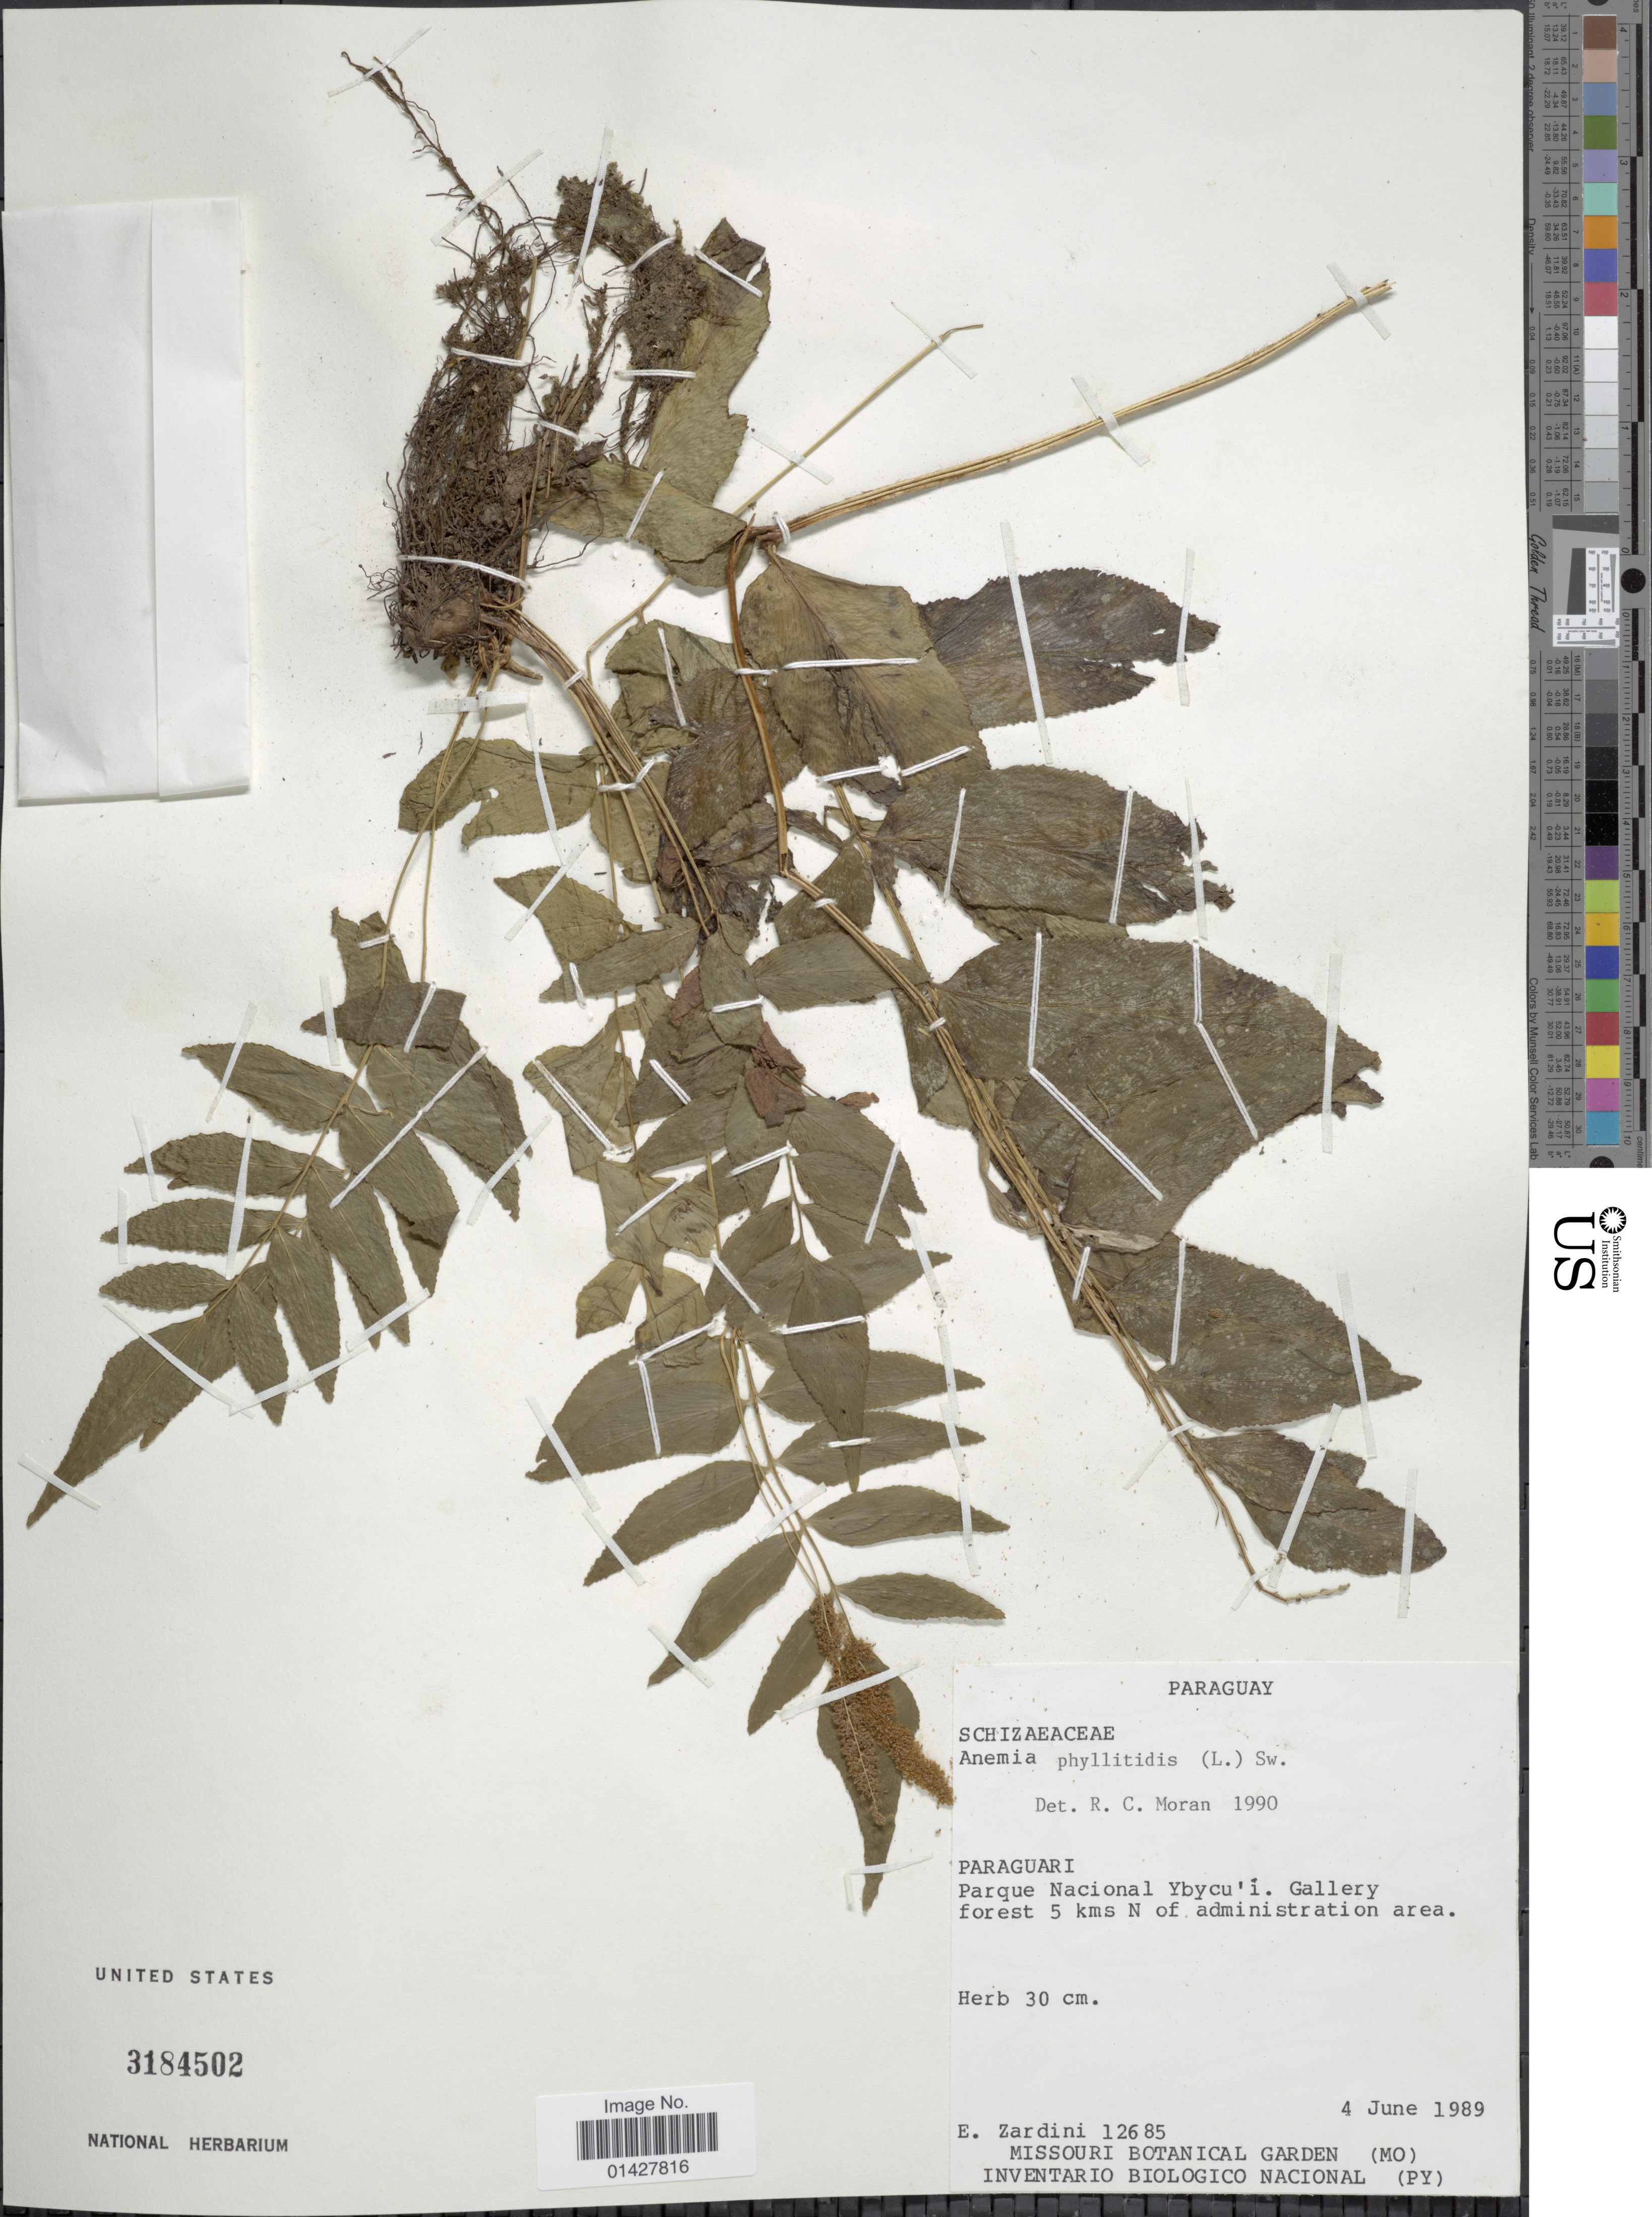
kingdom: Plantae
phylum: Tracheophyta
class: Polypodiopsida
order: Schizaeales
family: Anemiaceae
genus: Anemia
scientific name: Anemia phyllitidis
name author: (L.) Sw.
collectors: E. M. Zardini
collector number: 12685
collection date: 1989-06-04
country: Paraguay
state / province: Paraguari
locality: Parque Nacional Ybycu'i. Gallery forest 5 kms N of administration area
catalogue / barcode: US 3184502